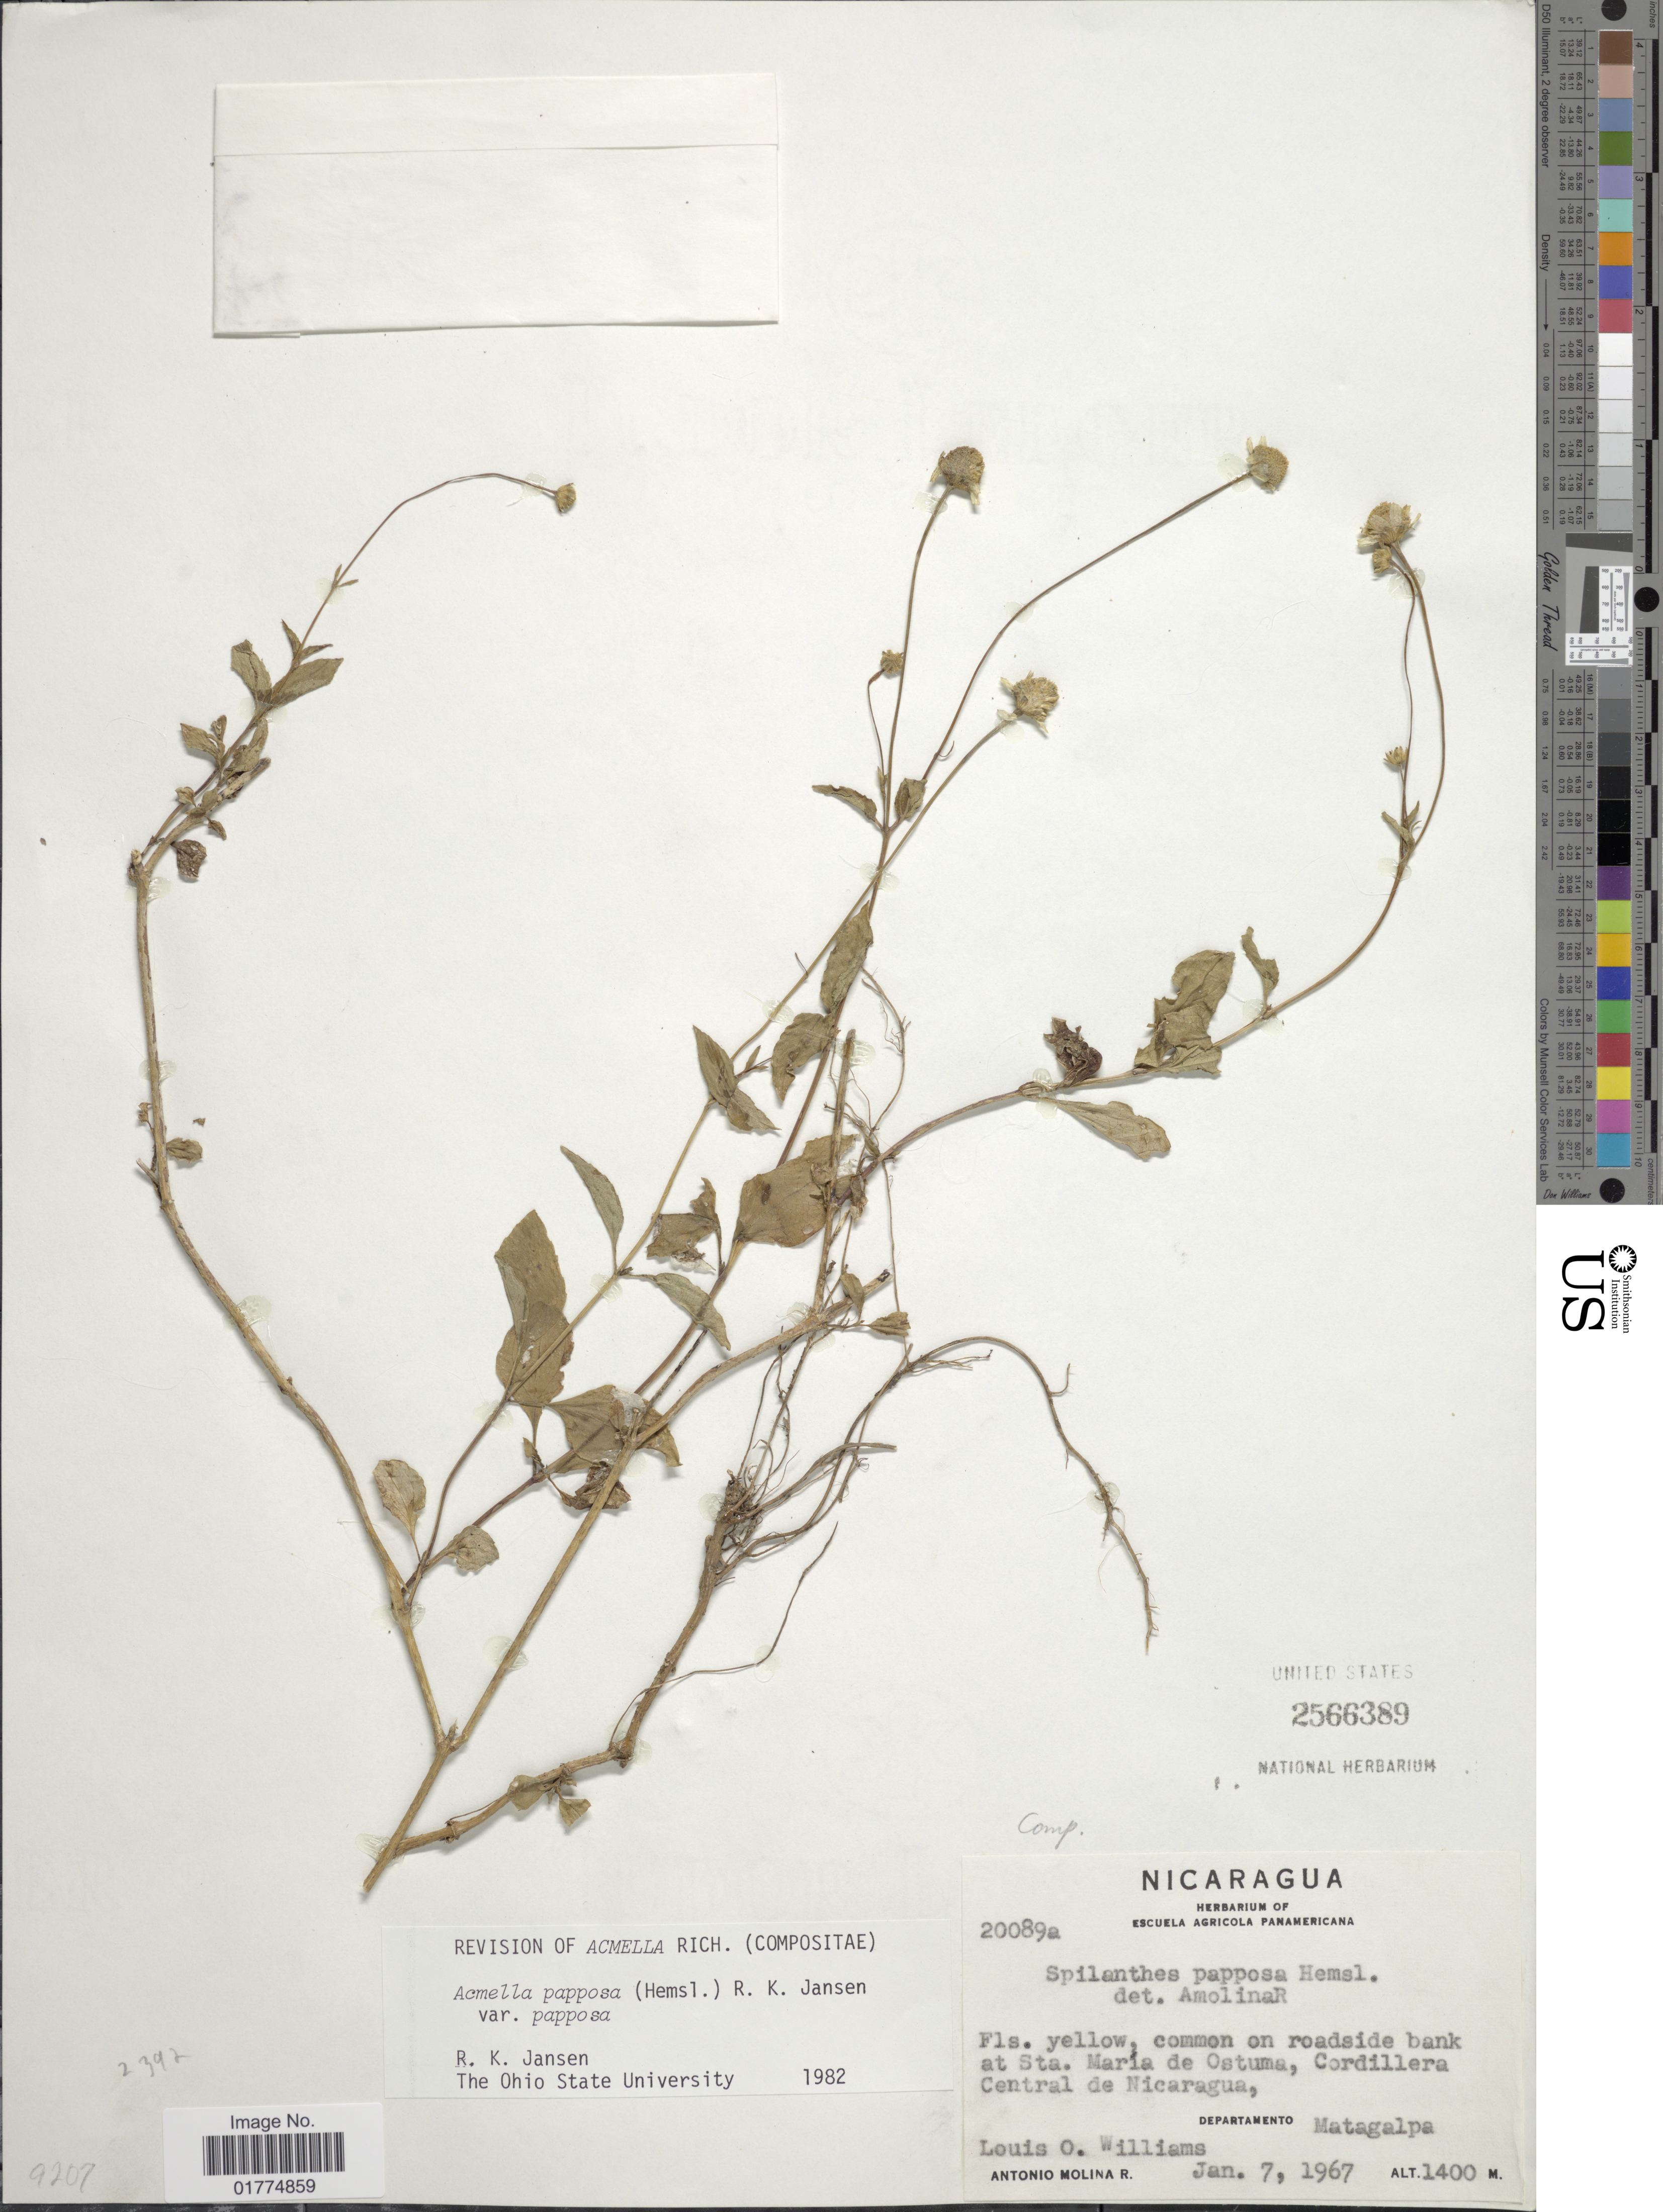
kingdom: Plantae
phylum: Tracheophyta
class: Magnoliopsida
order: Asterales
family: Asteraceae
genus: Acmella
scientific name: Acmella papposa var. papposa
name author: (Hemsl.) R.K. Jansen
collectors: L. O. Williams & A. Molina R.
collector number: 20089a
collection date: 1967-01-07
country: Nicaragua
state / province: Matagalpa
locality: Common on roadside bank at Sta. María de Ostuma, Cordillera Central de Nicaragua, Departamento Matagalpa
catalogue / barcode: US 2566389